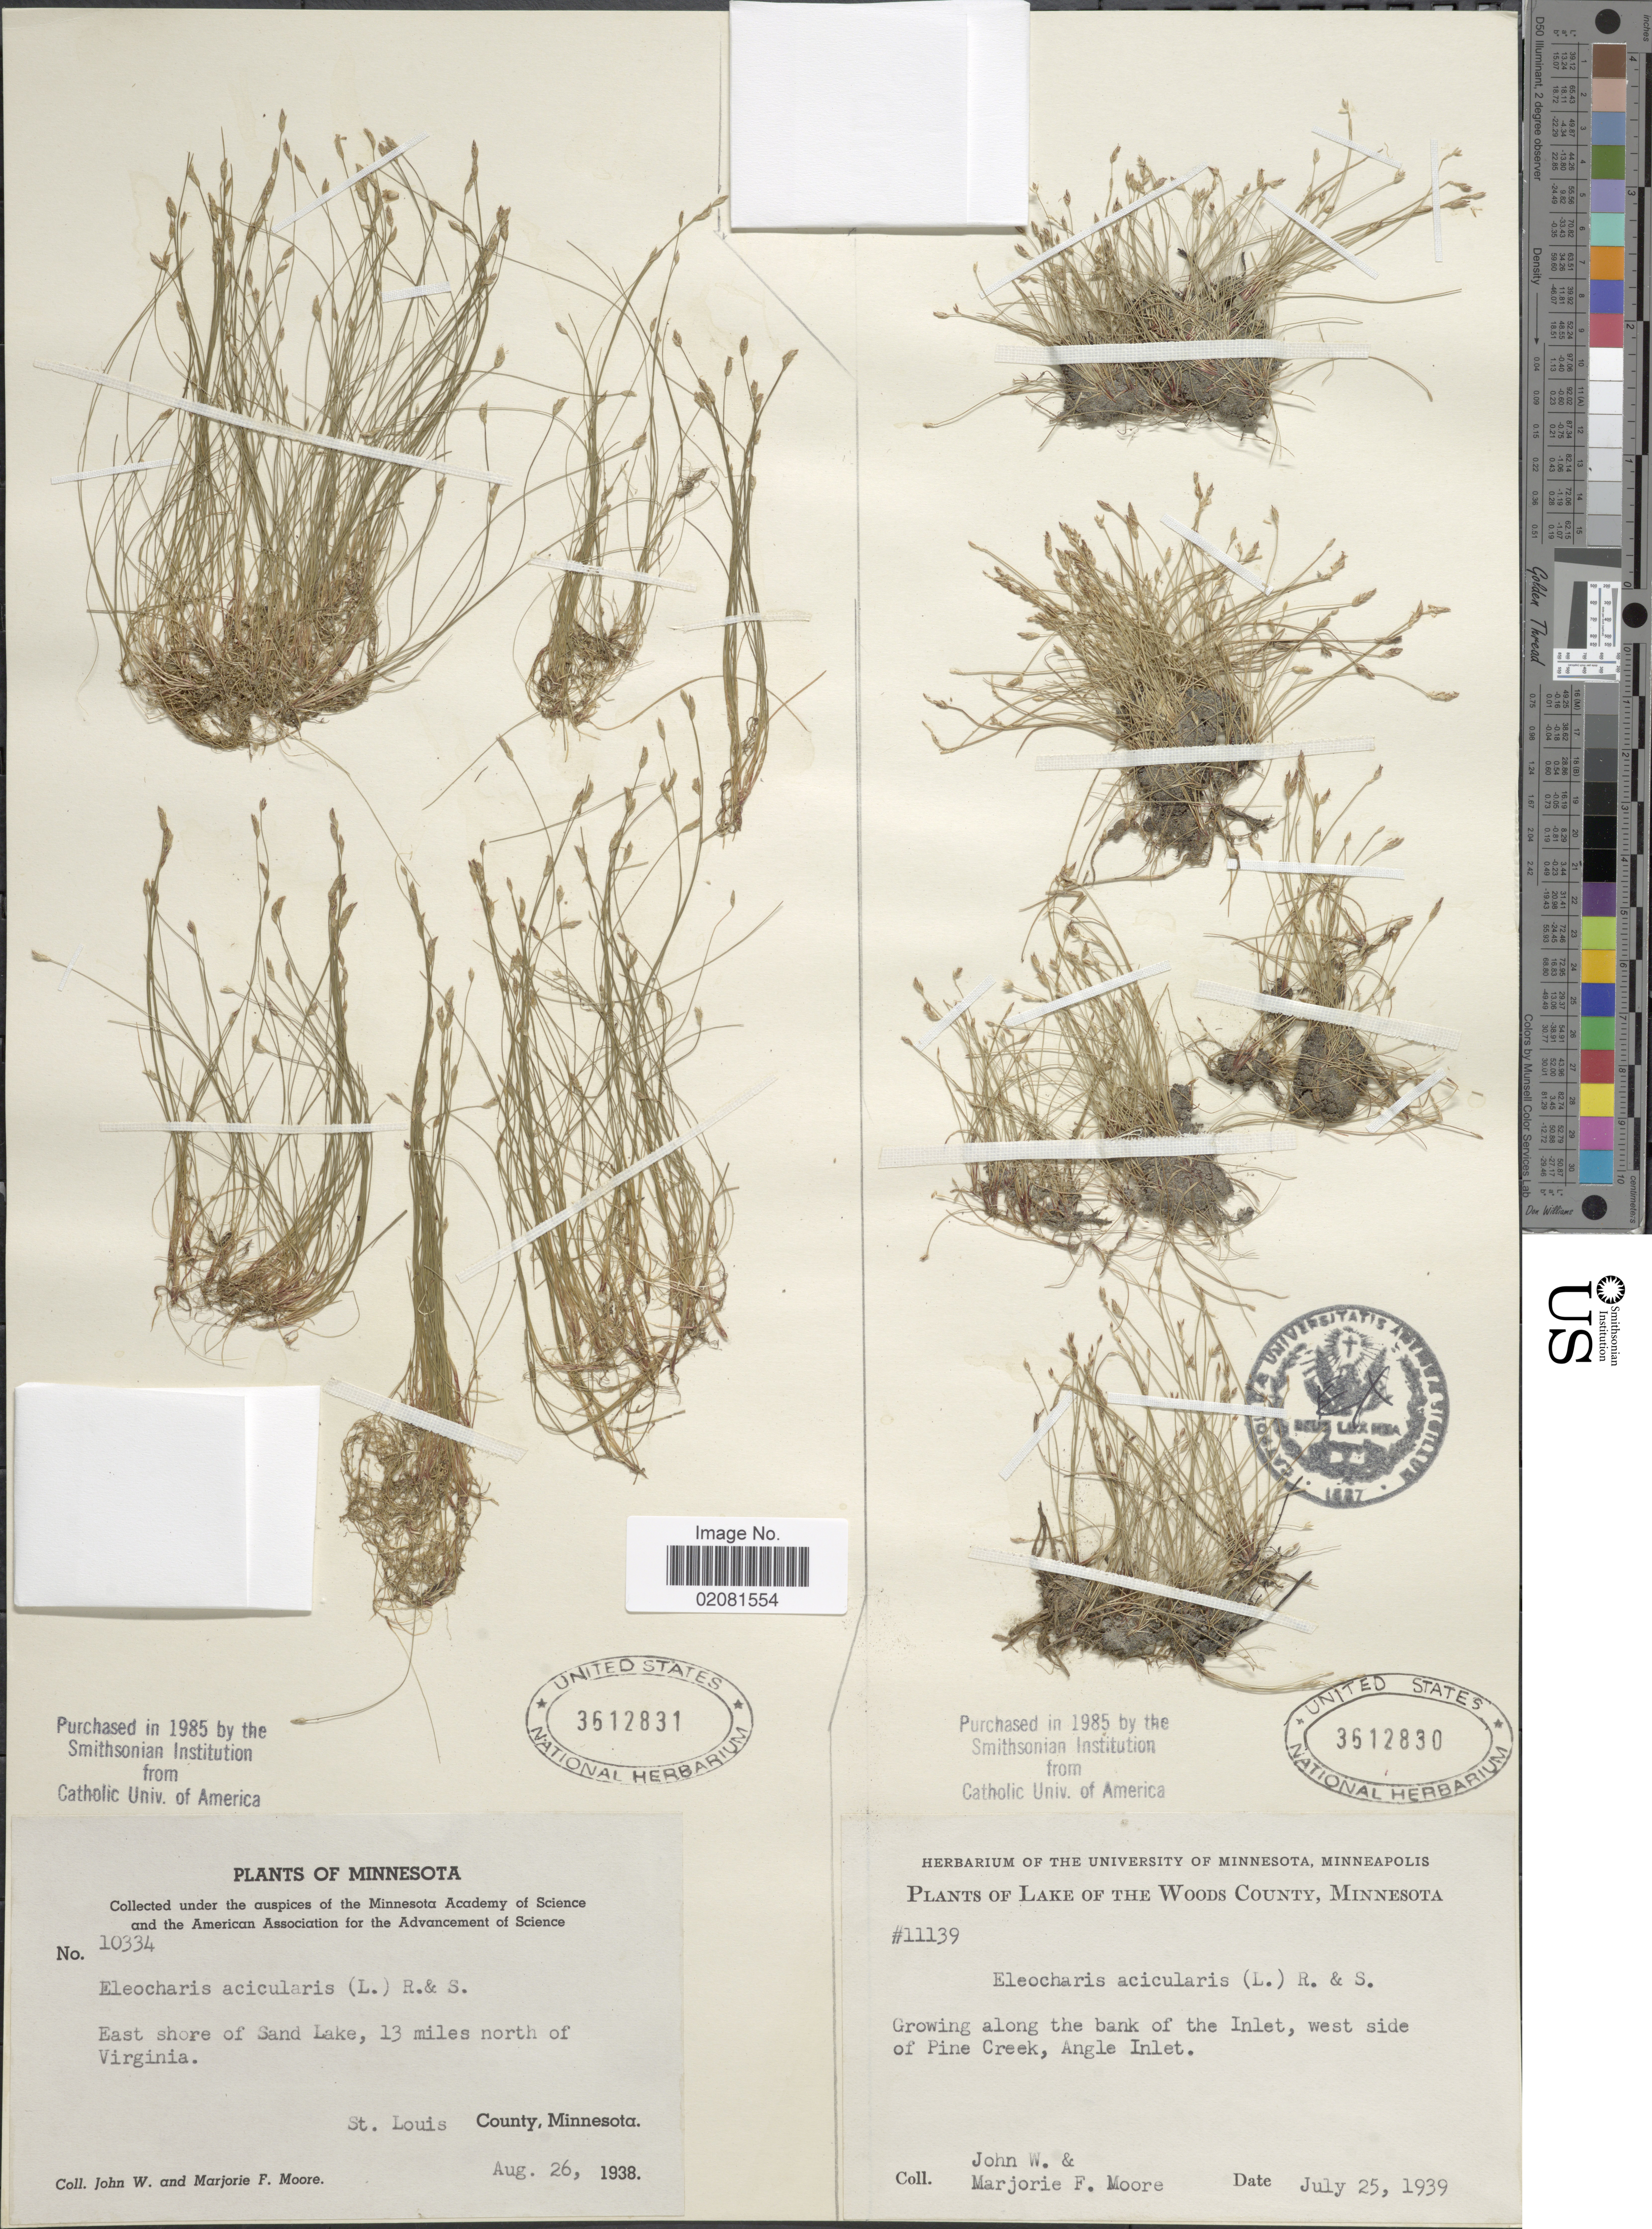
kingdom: Plantae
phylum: Tracheophyta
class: Liliopsida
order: Poales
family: Cyperaceae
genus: Eleocharis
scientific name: Eleocharis acicularis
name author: (L.) Roem. & Schult.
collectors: J. Moore & M. F. Moore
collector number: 10334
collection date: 1938-08-26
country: United States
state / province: Minnesota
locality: East shore of Sand Lake, 13 miles north of Virginia. St. Louis County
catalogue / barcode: US 3612831-2